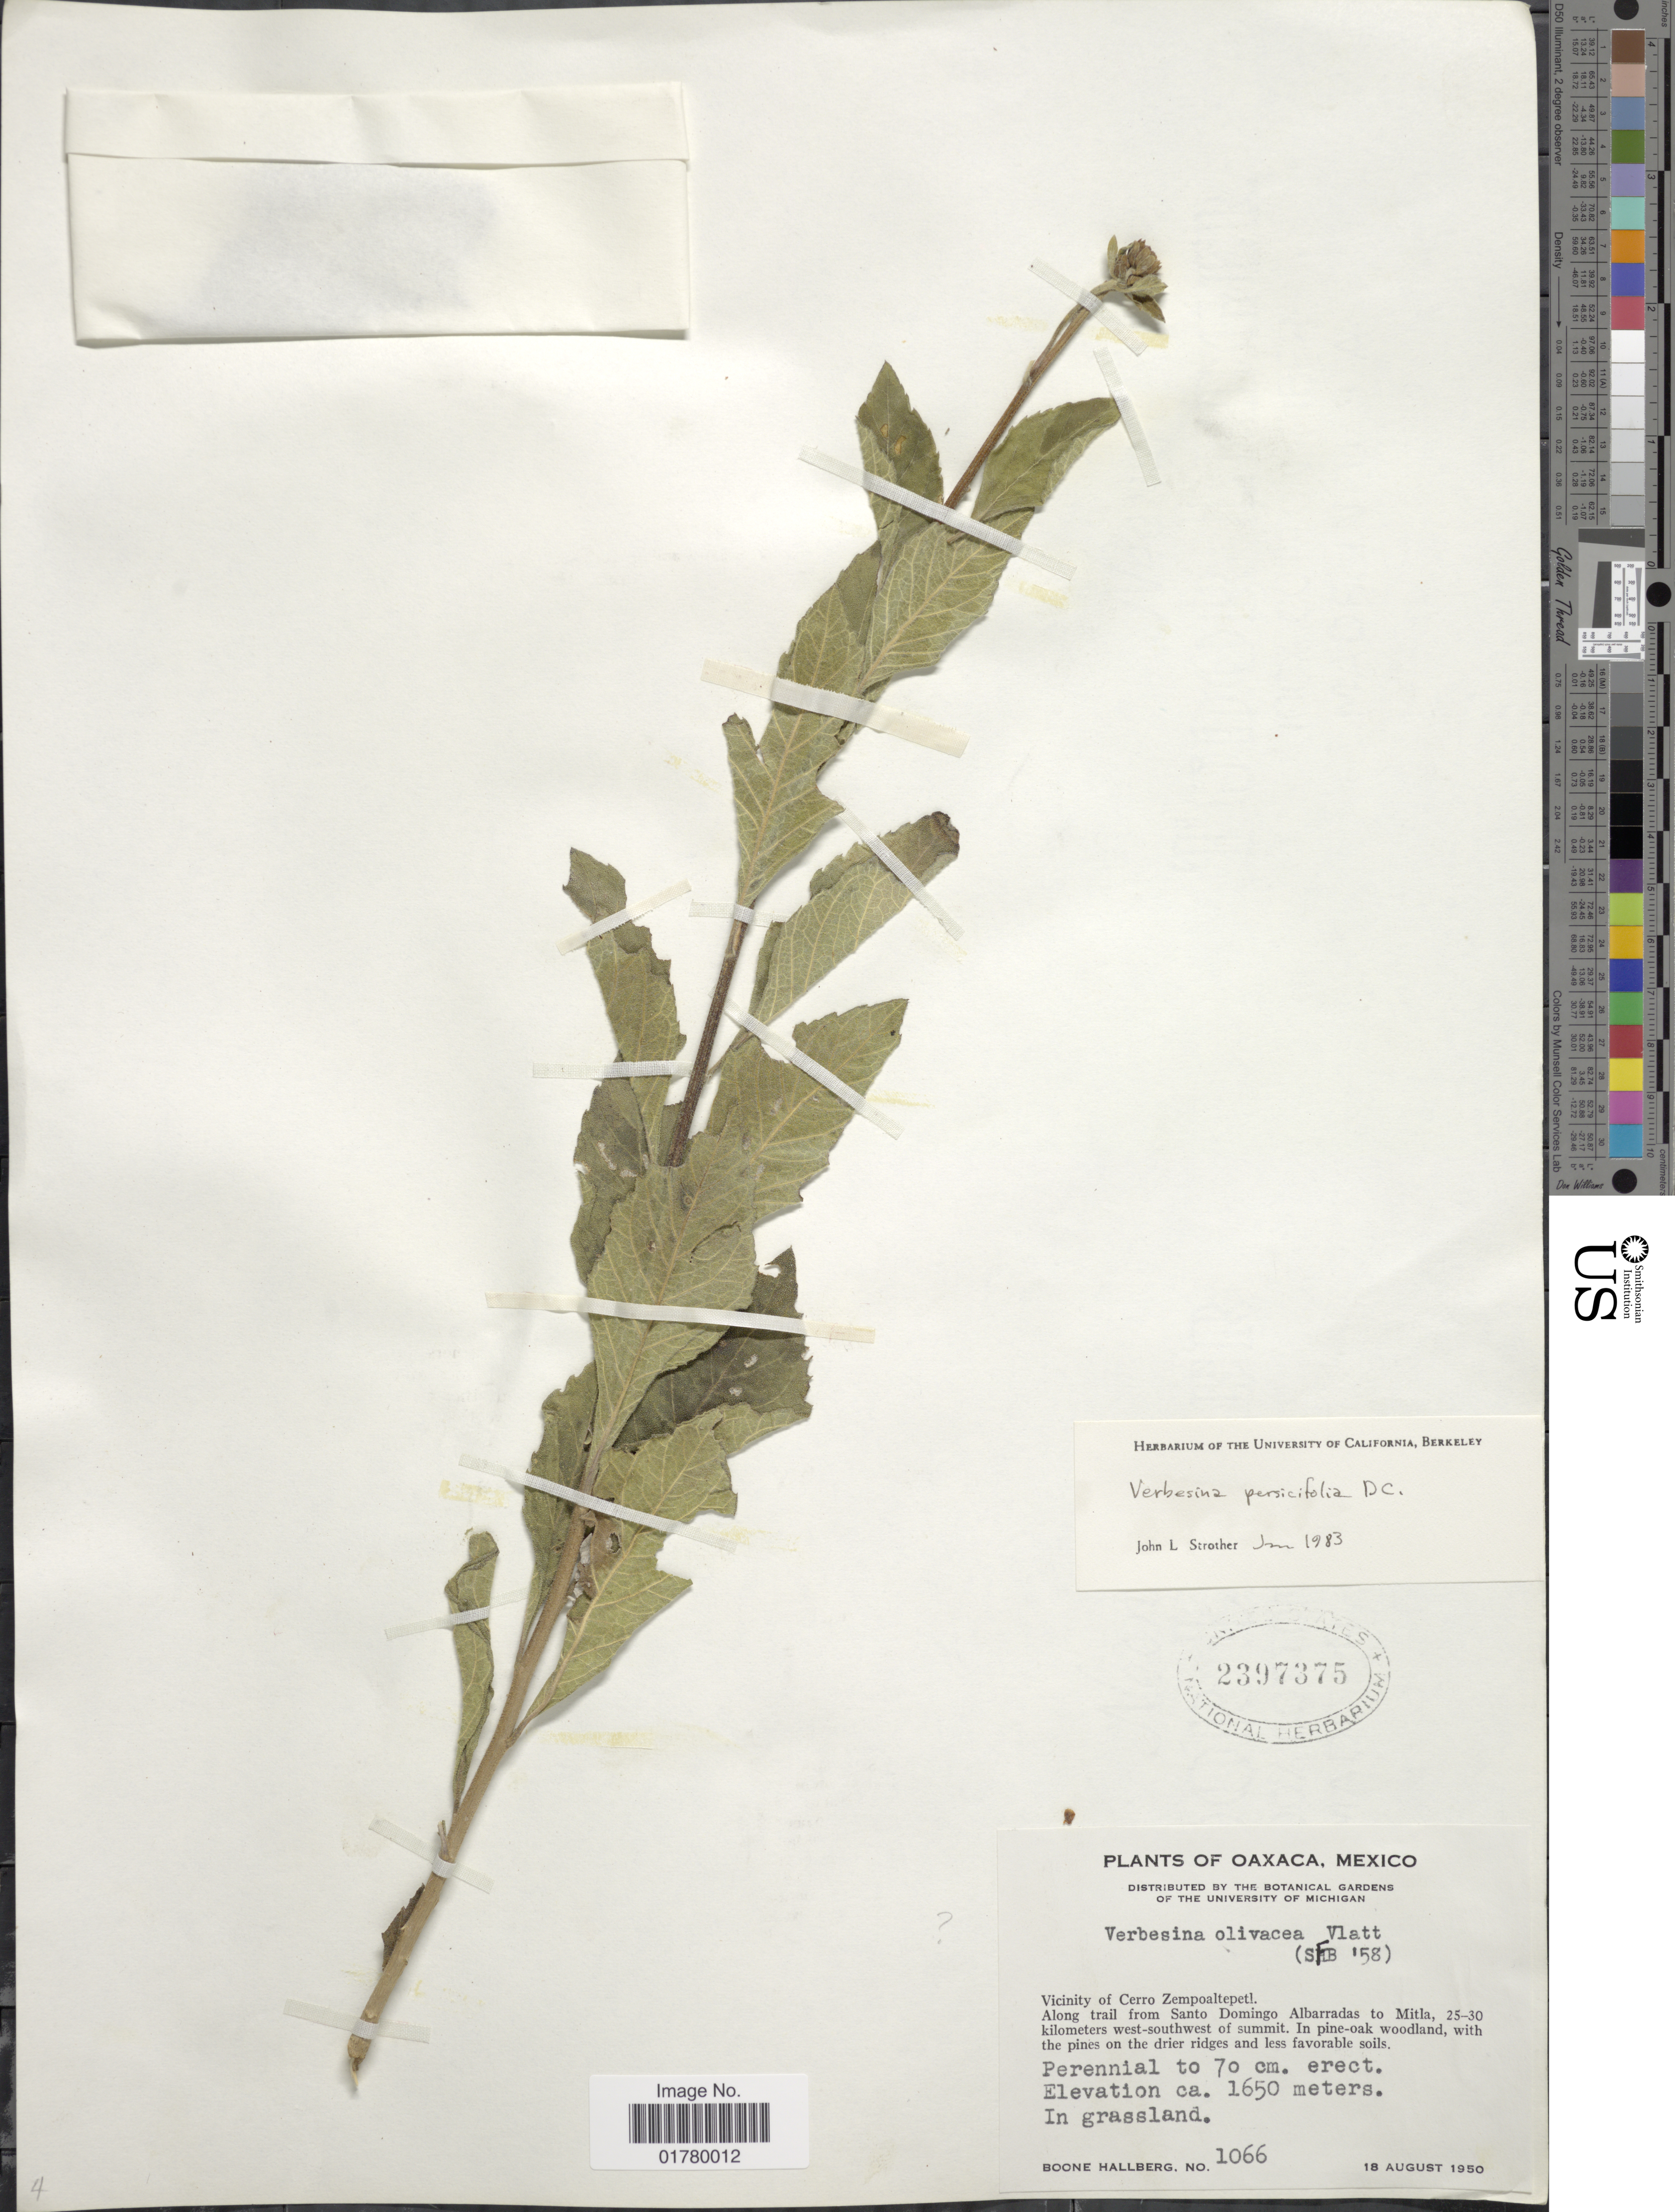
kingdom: Plantae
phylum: Tracheophyta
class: Magnoliopsida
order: Asterales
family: Asteraceae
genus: Verbesina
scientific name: Verbesina persicifolia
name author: DC.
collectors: B. Hallberg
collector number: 1066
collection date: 1950-08-18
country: Mexico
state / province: Oaxaca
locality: Vicinity of Cerro Zempoaltepetl. Along trail from Santo Domingo Albarradas to Mitla, 25-30 kilometers west-southwest of summit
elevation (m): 1650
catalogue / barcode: US 2397375